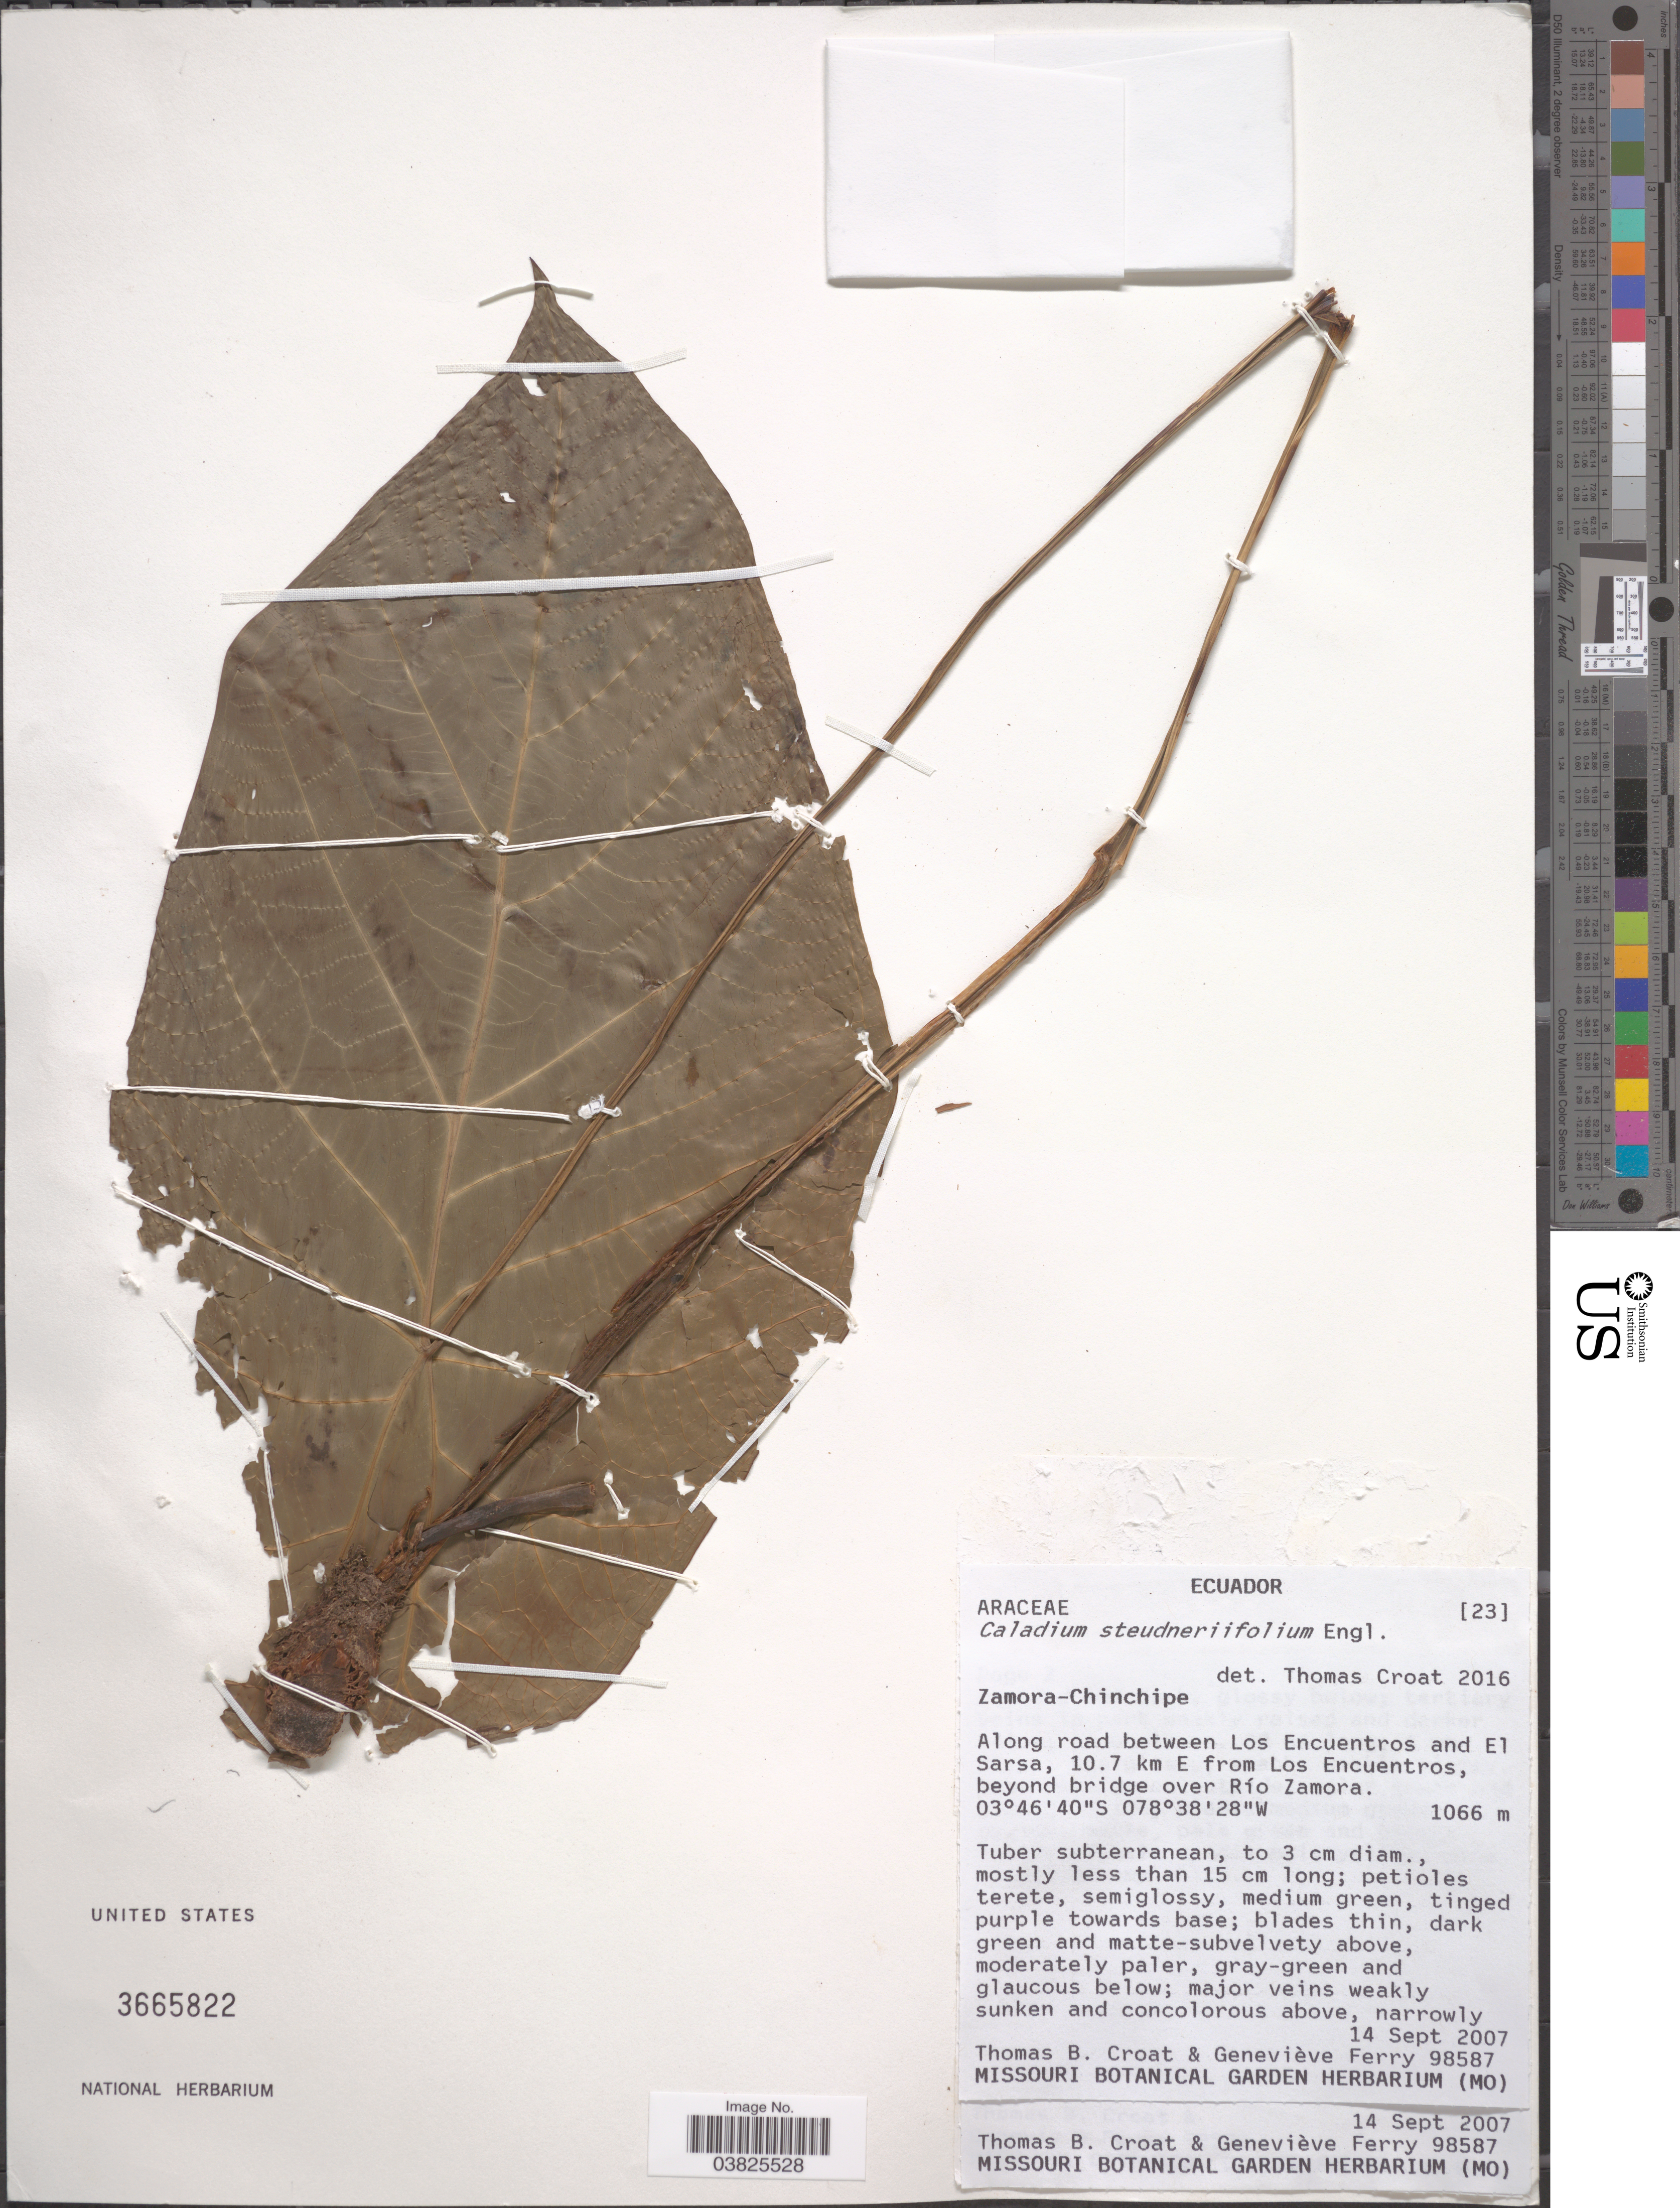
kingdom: Plantae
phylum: Tracheophyta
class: Liliopsida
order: Alismatales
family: Araceae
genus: Caladium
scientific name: Caladium steudneriifolium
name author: Engl.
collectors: T. B. Croat & G. Ferry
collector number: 98587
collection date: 2007-09-14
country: Ecuador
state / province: Zamora-Chinchipe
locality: Along road between Los Encuentros and El Sarsa, 10.7 km E from Los Encuentros, beyond bridge over Río Zamora.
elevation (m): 1066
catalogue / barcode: US 3665822